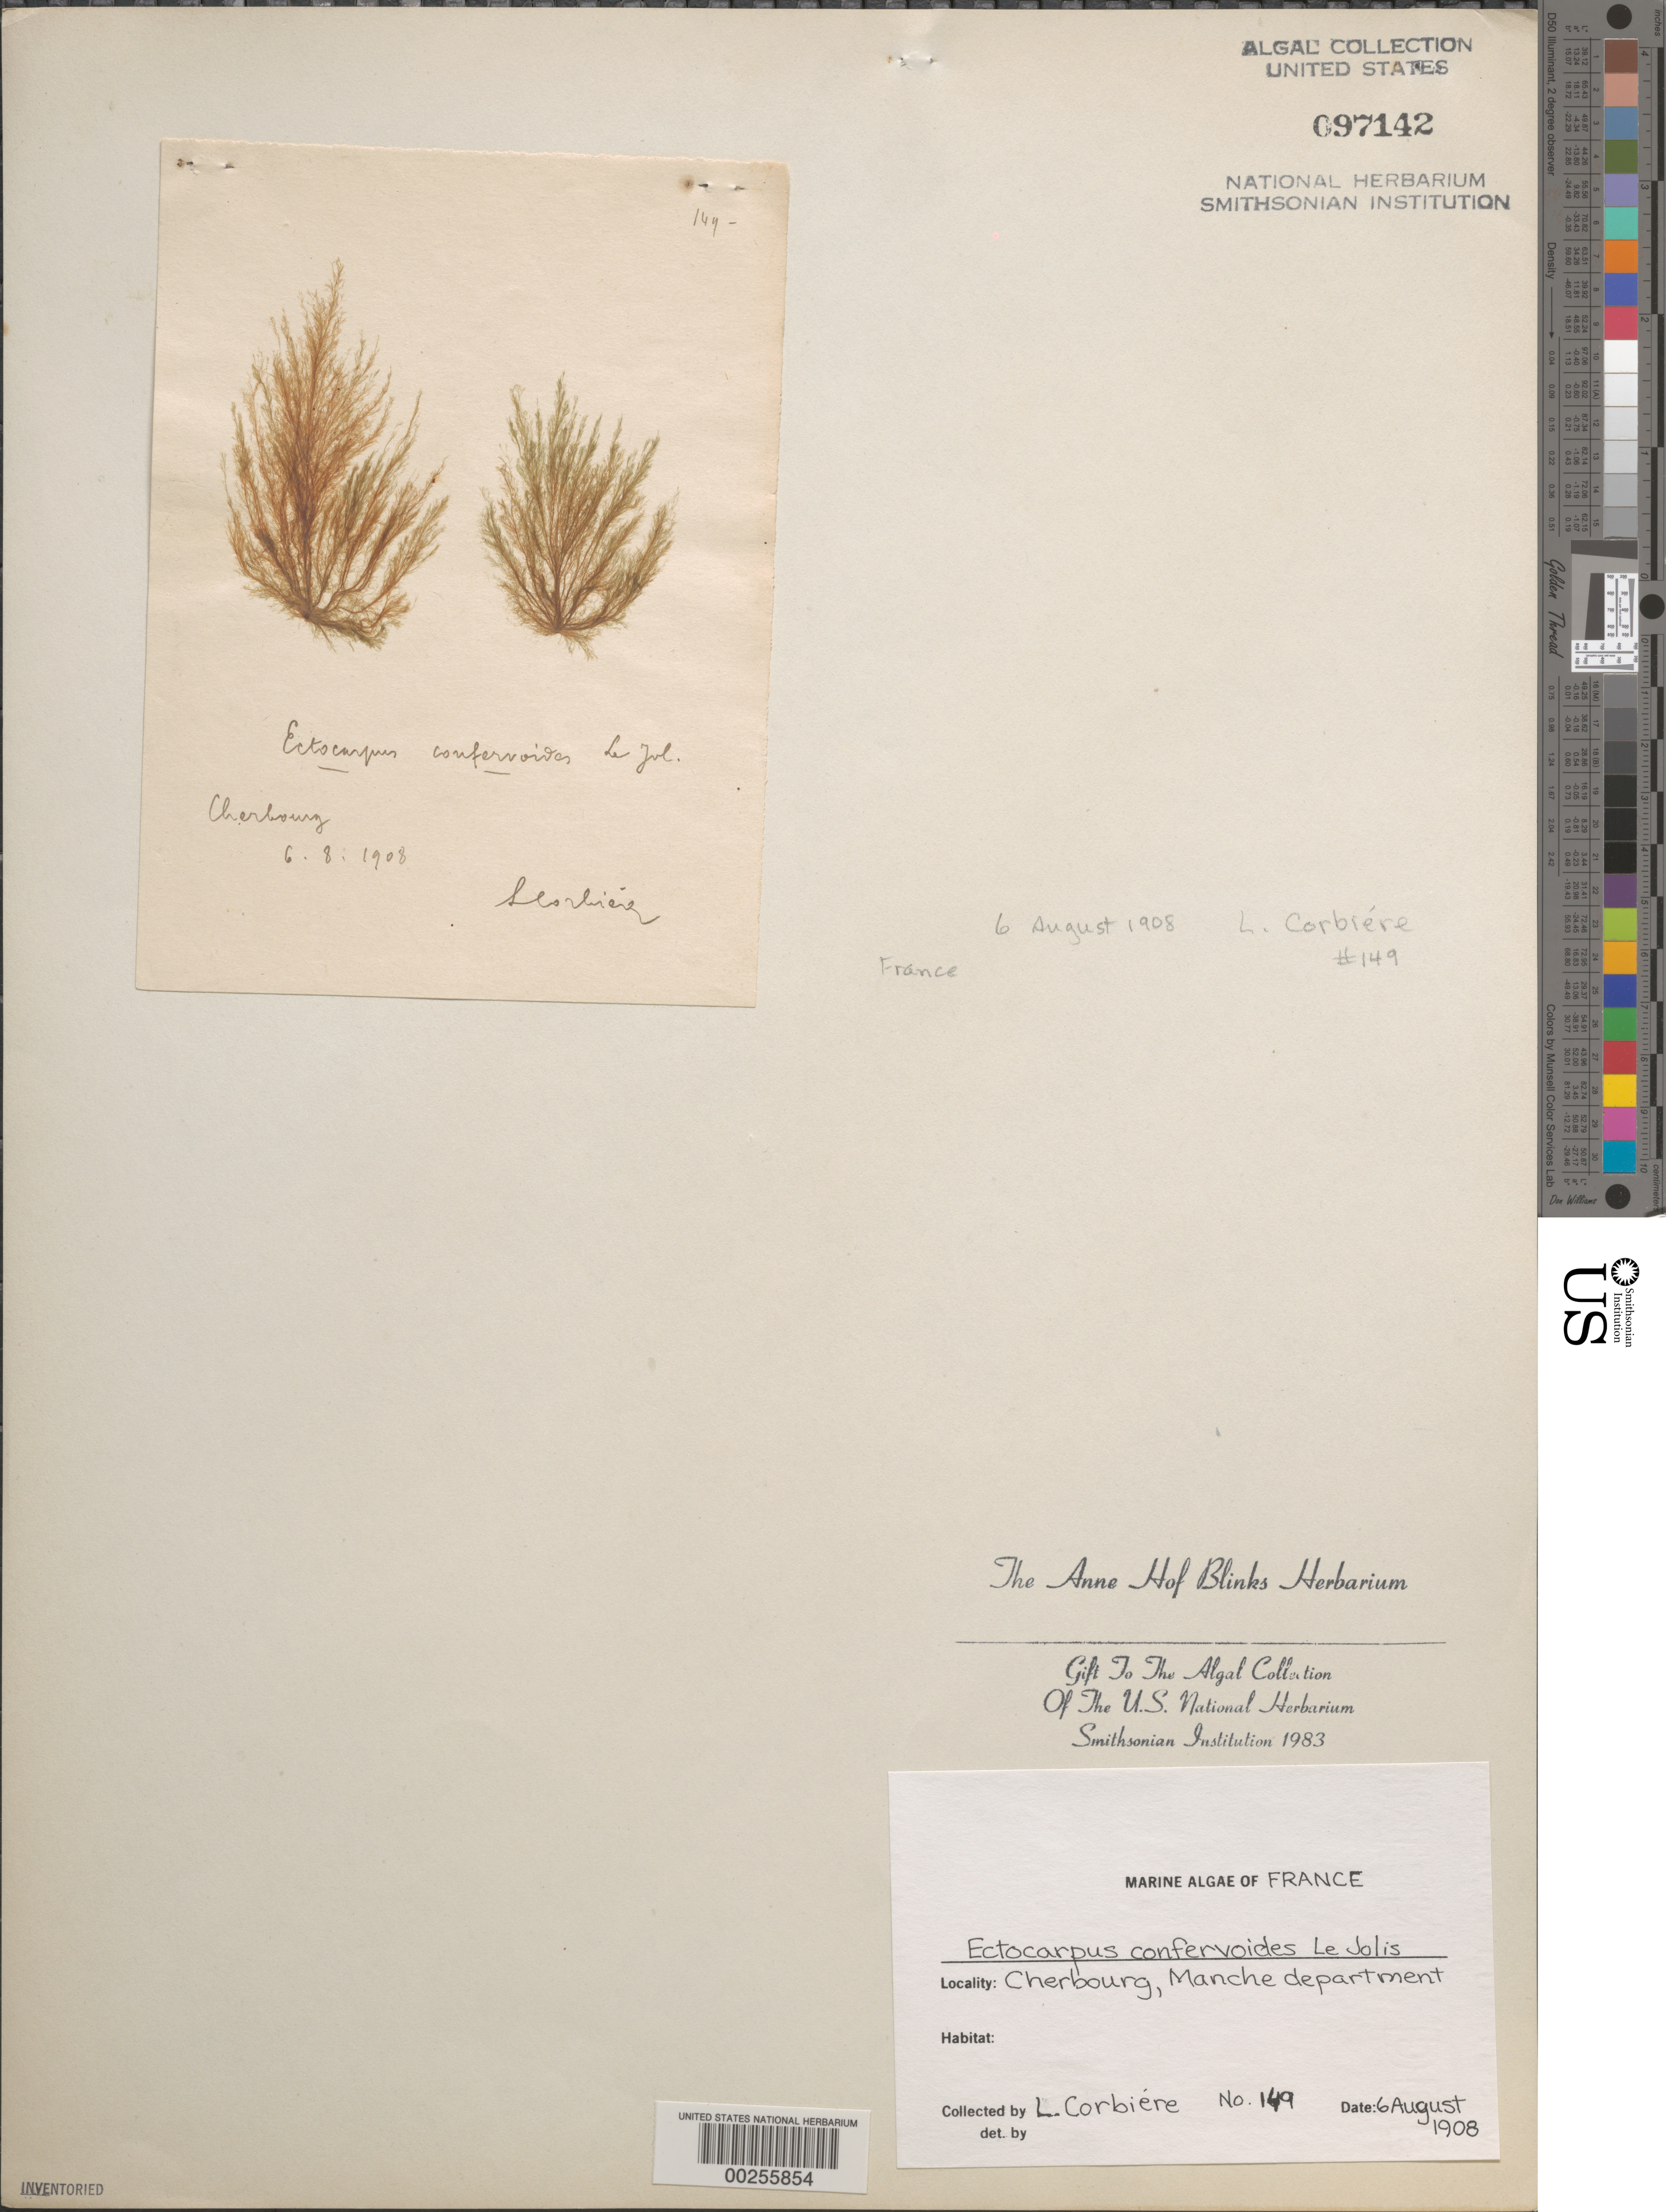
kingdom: Chromista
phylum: Ochrophyta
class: Phaeophyceae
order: Ectocarpales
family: Ectocarpaceae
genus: Ectocarpus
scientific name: Ectocarpus siliculosus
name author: (Dillwyn) Lyngbye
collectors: L. Corbière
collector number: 149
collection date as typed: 06 Aug 1908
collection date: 1908-08-06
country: France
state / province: Normandie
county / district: Manche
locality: Cherbourg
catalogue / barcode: US 97142